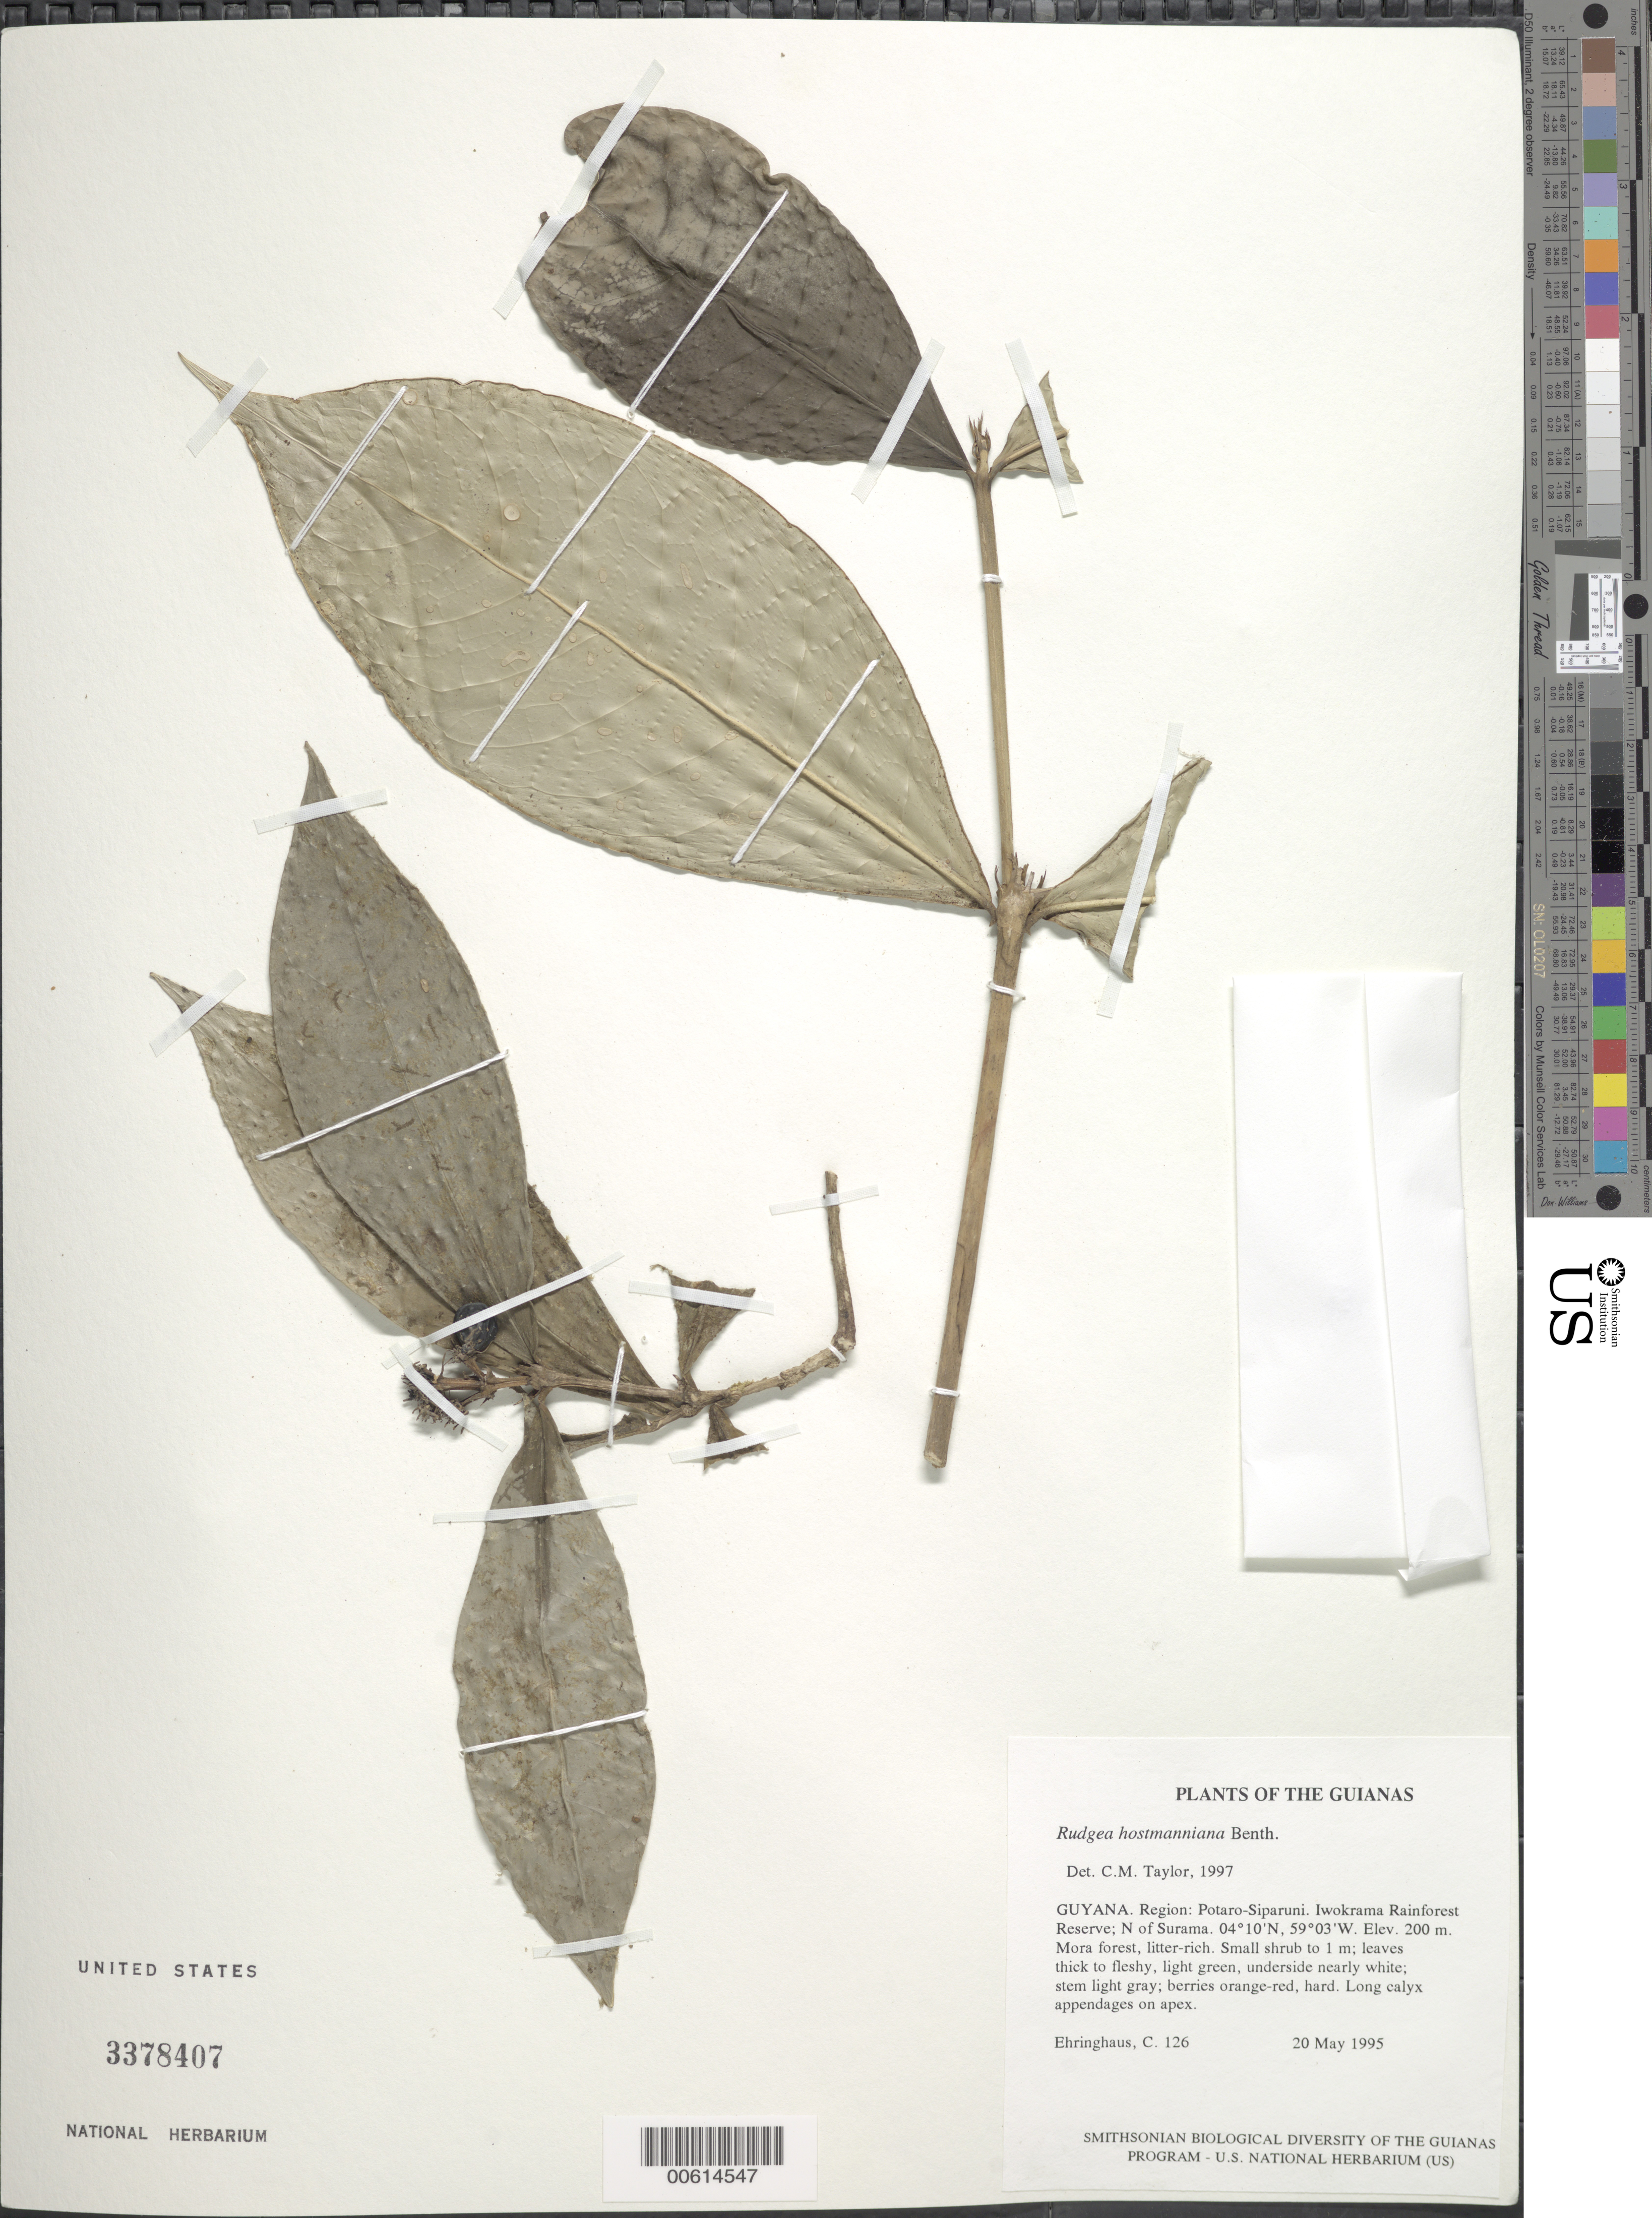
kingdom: Plantae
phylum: Tracheophyta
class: Magnoliopsida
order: Gentianales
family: Rubiaceae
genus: Rudgea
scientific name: Rudgea hostmanniana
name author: Benth.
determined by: Taylor, Charlotte M.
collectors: C. Ehringhaus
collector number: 126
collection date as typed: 20 May 1995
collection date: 1995-05-20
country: Guyana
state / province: Potaro-Siparuni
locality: Iwokrama Rainforest Reserve; N of Surama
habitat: Mora forest, litter-rich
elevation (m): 200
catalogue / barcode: US 3378407